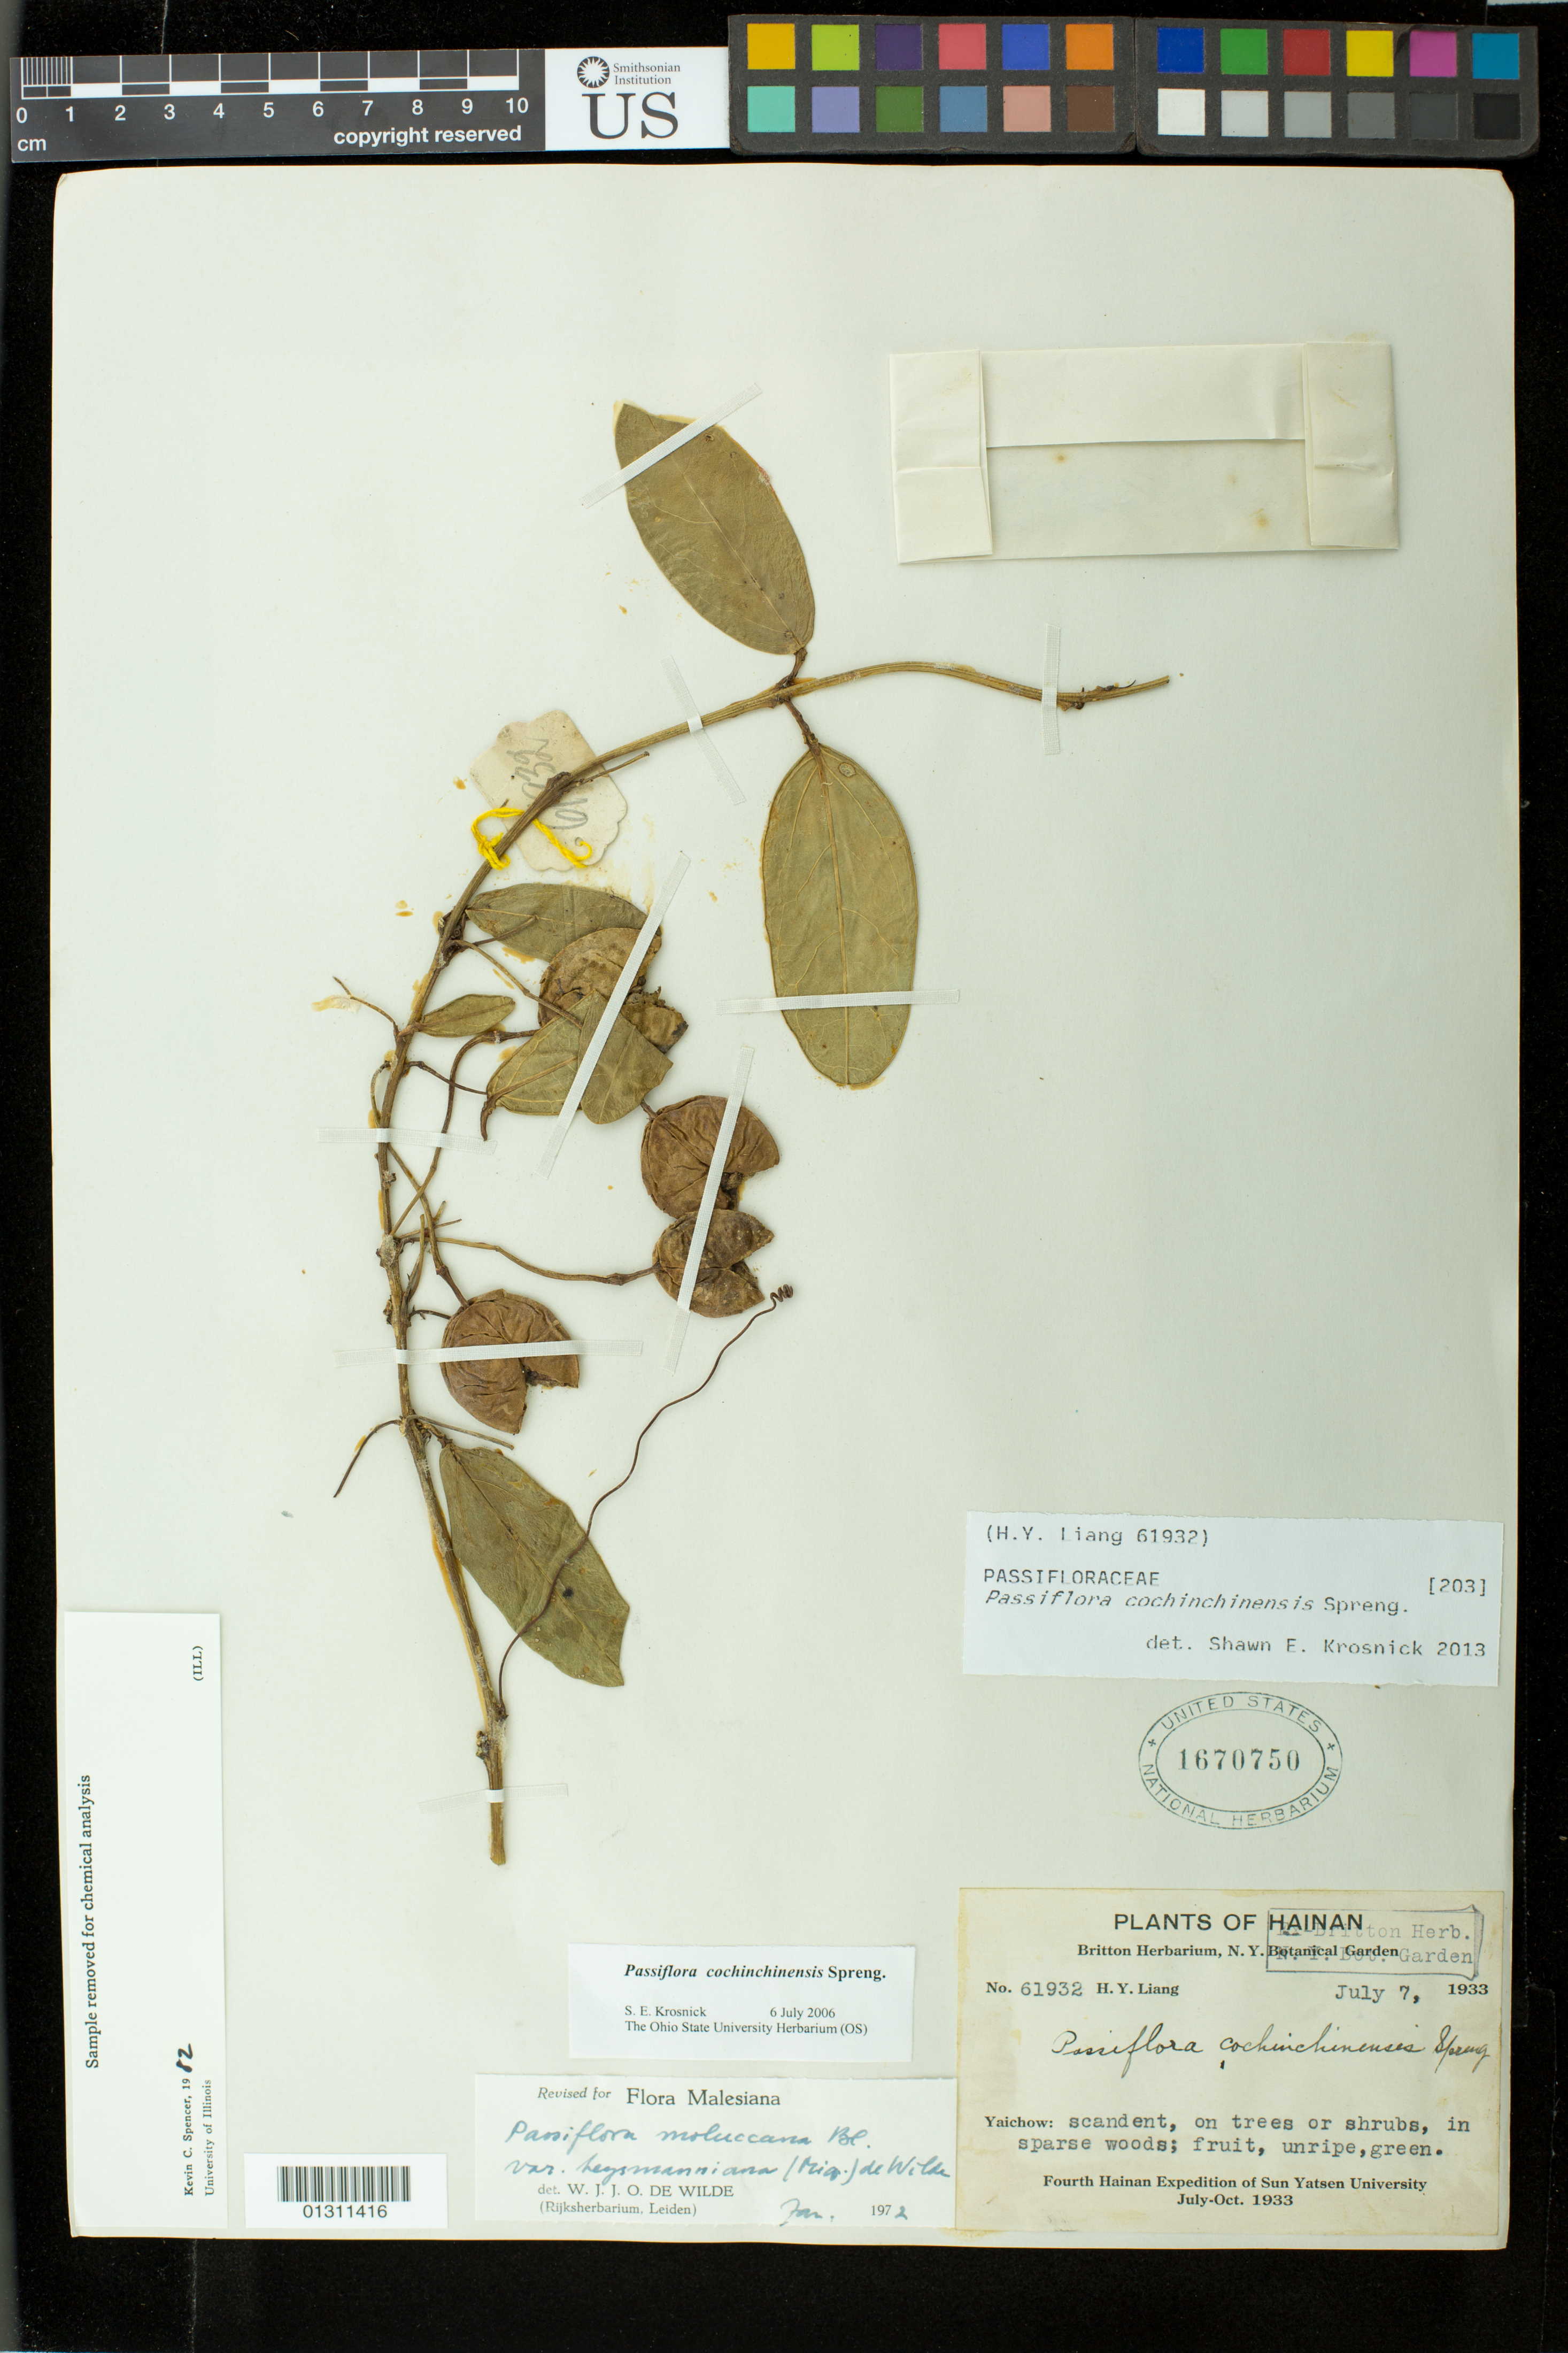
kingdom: Plantae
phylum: Tracheophyta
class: Magnoliopsida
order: Malpighiales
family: Passifloraceae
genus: Passiflora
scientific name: Passiflora cochinchinensis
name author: Spreng.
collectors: H. Y. Liang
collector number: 61932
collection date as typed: Jul 1933 to -- Oct 1933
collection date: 1933-07/1933-10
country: China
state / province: Hainan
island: Hainan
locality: Yaichow.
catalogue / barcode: US 1670750